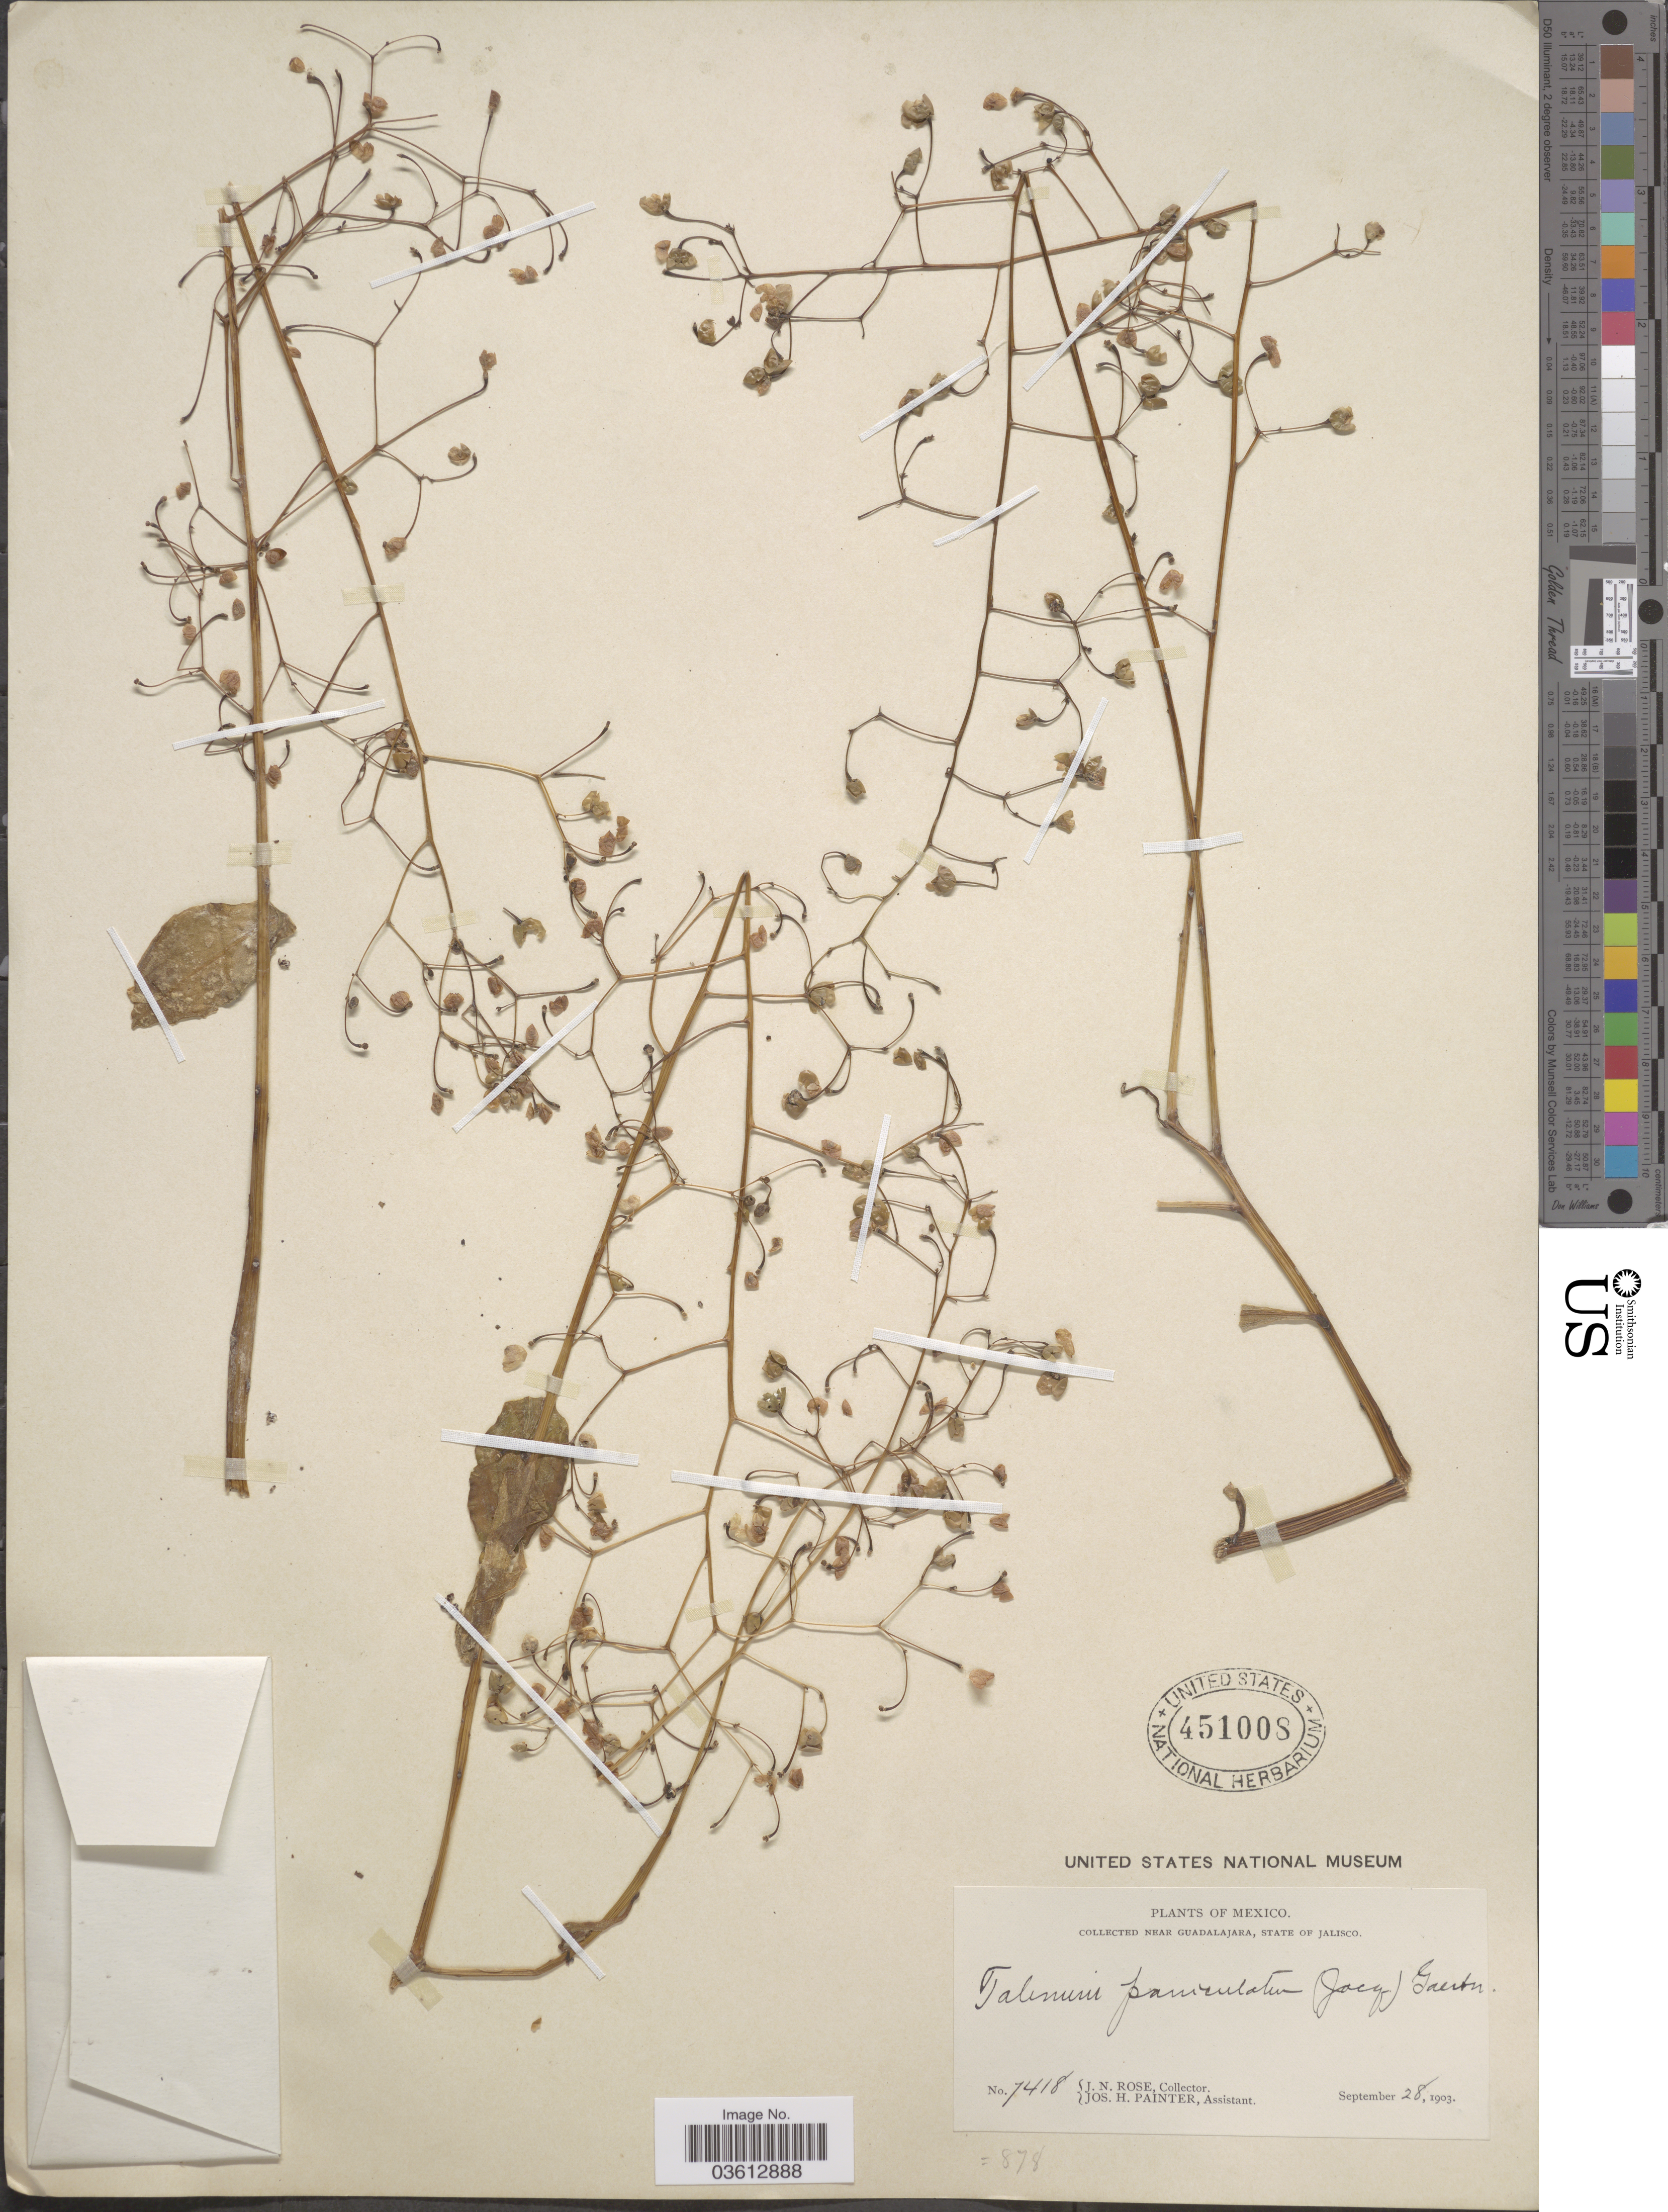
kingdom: Plantae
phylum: Tracheophyta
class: Magnoliopsida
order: Caryophyllales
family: Talinaceae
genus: Talinum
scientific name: Talinum paniculatum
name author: (Jacq.) Gaertn.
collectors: J. N. Rose & J. H. Painter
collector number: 7418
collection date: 1903-09-28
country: Mexico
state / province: Jalisco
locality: Near Guadalajara.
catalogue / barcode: US 451008